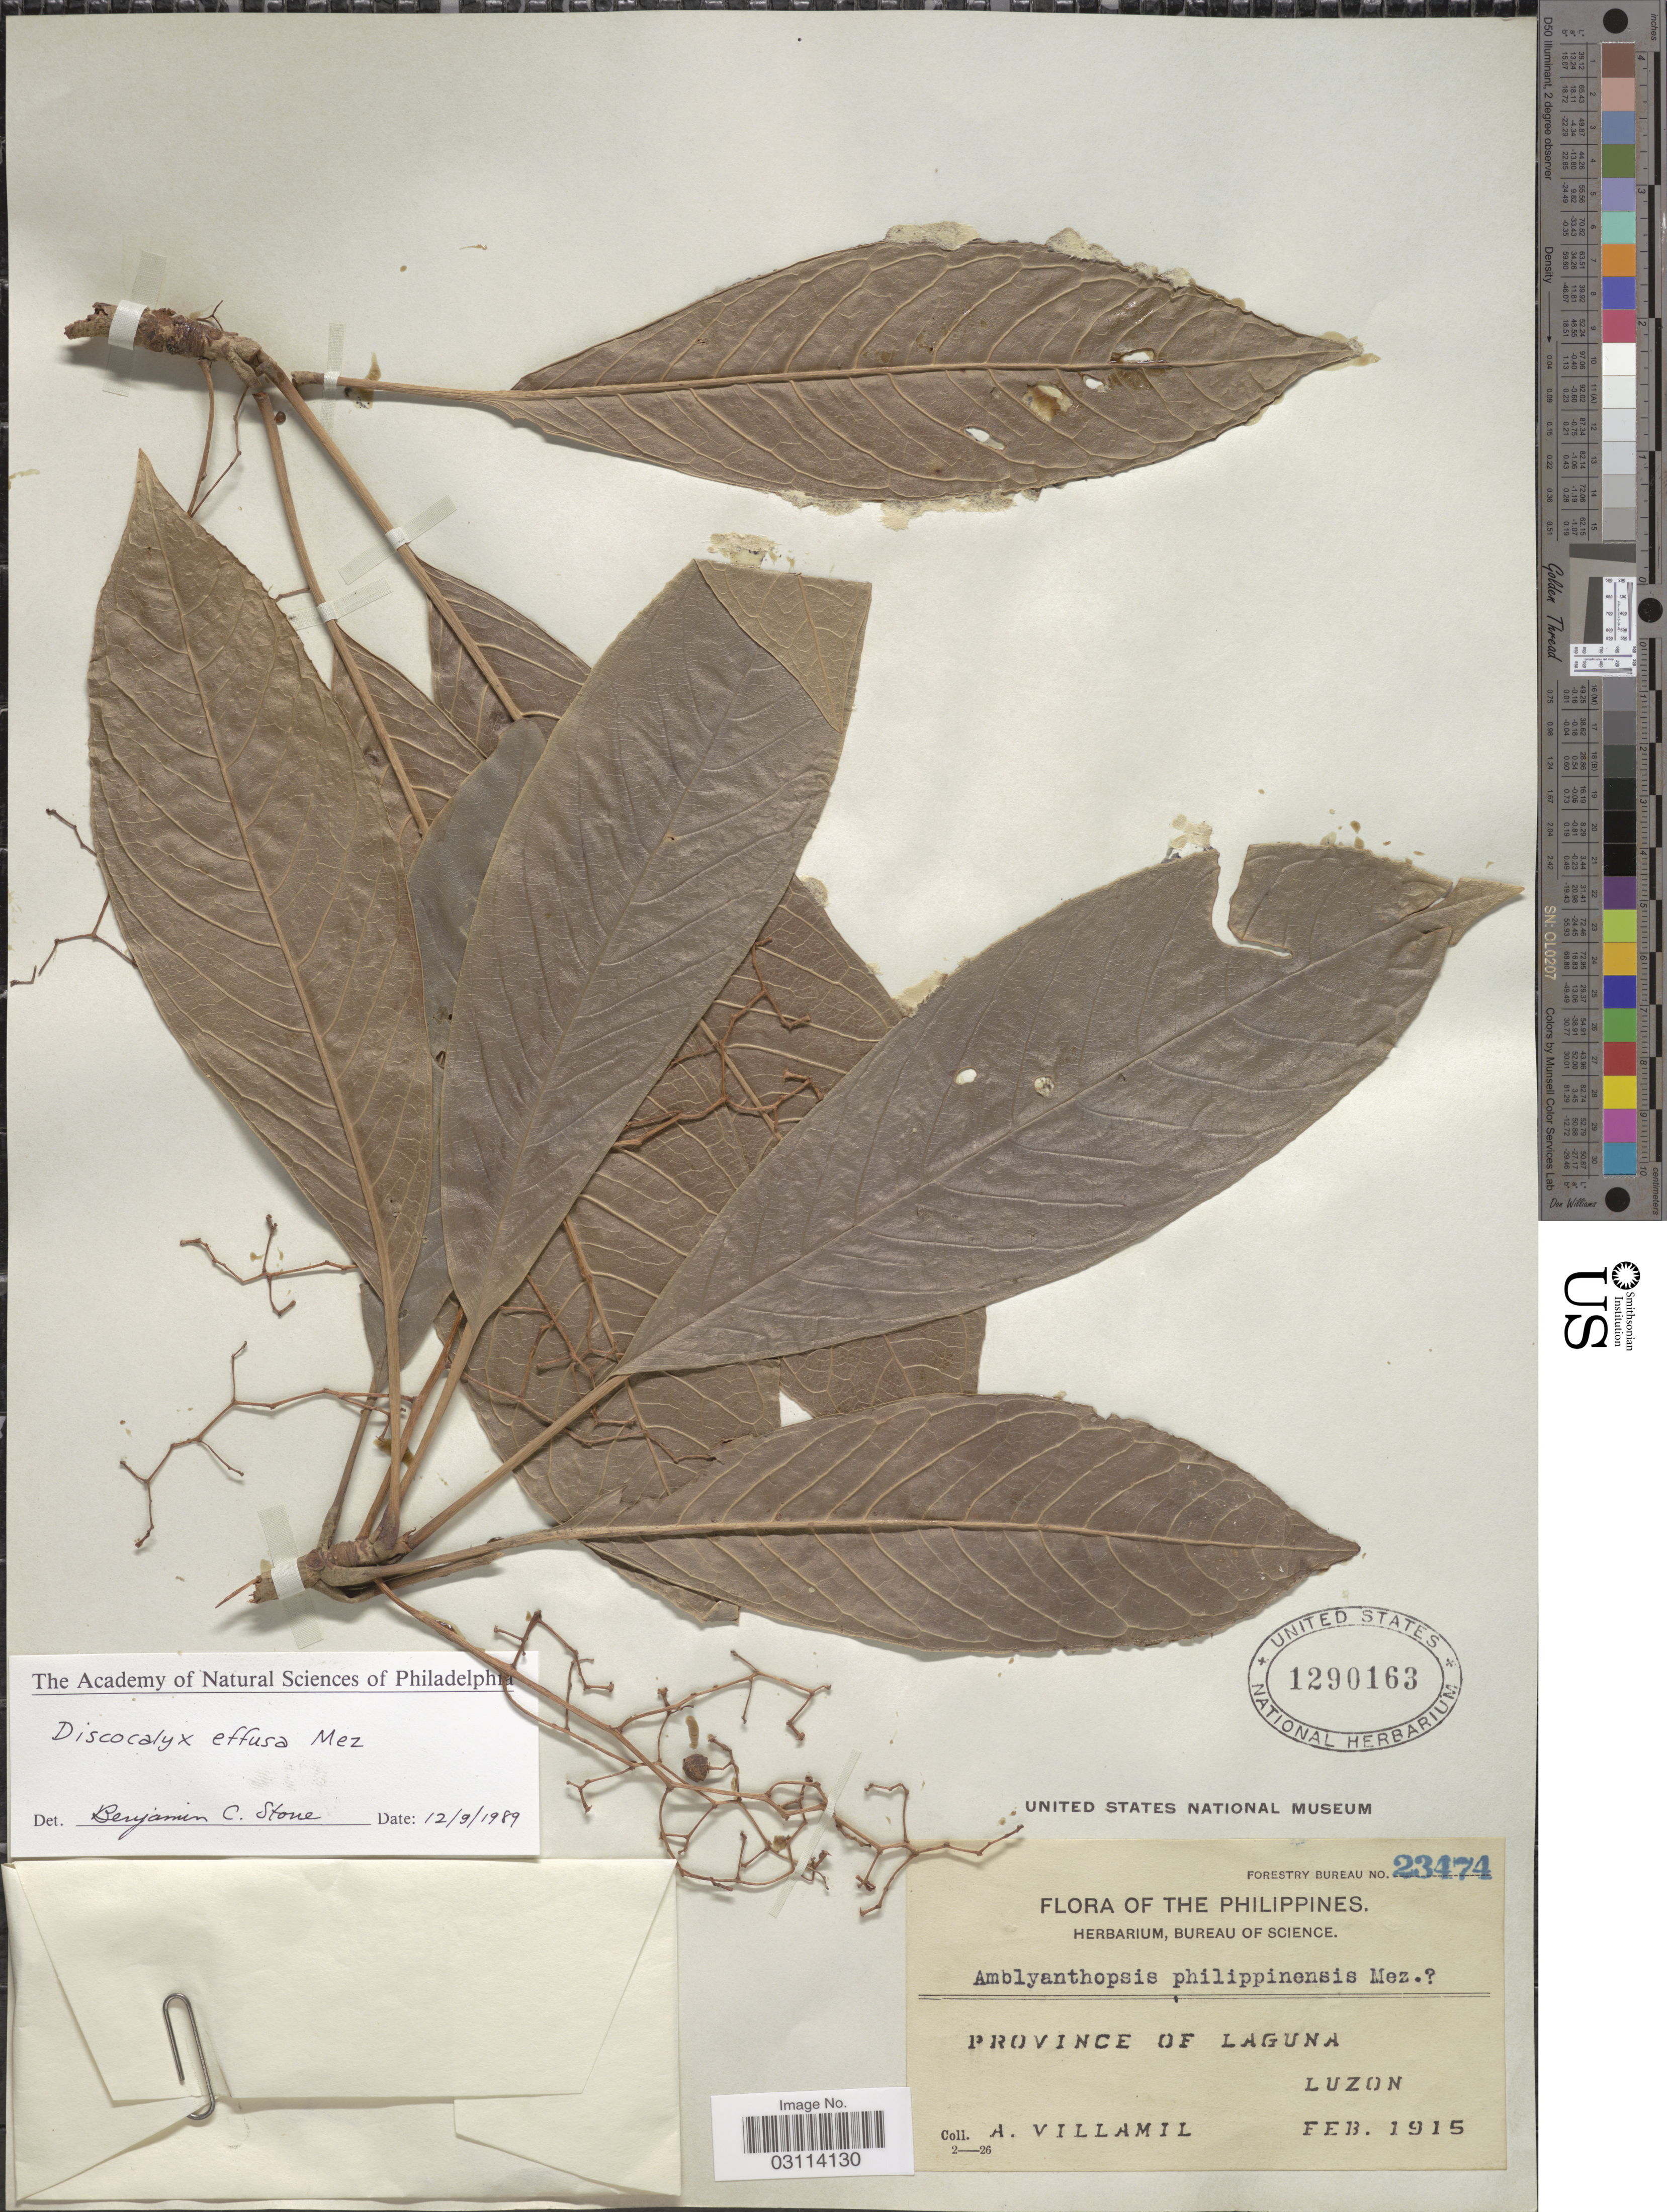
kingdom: Plantae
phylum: Tracheophyta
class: Magnoliopsida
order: Ericales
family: Primulaceae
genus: Discocalyx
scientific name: Discocalyx effusa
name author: Mez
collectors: A. Villamil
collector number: Forestry Bureau 23474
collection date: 1915-02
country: Philippines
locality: Province of Laguna, Luzon.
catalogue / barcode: US 1290163